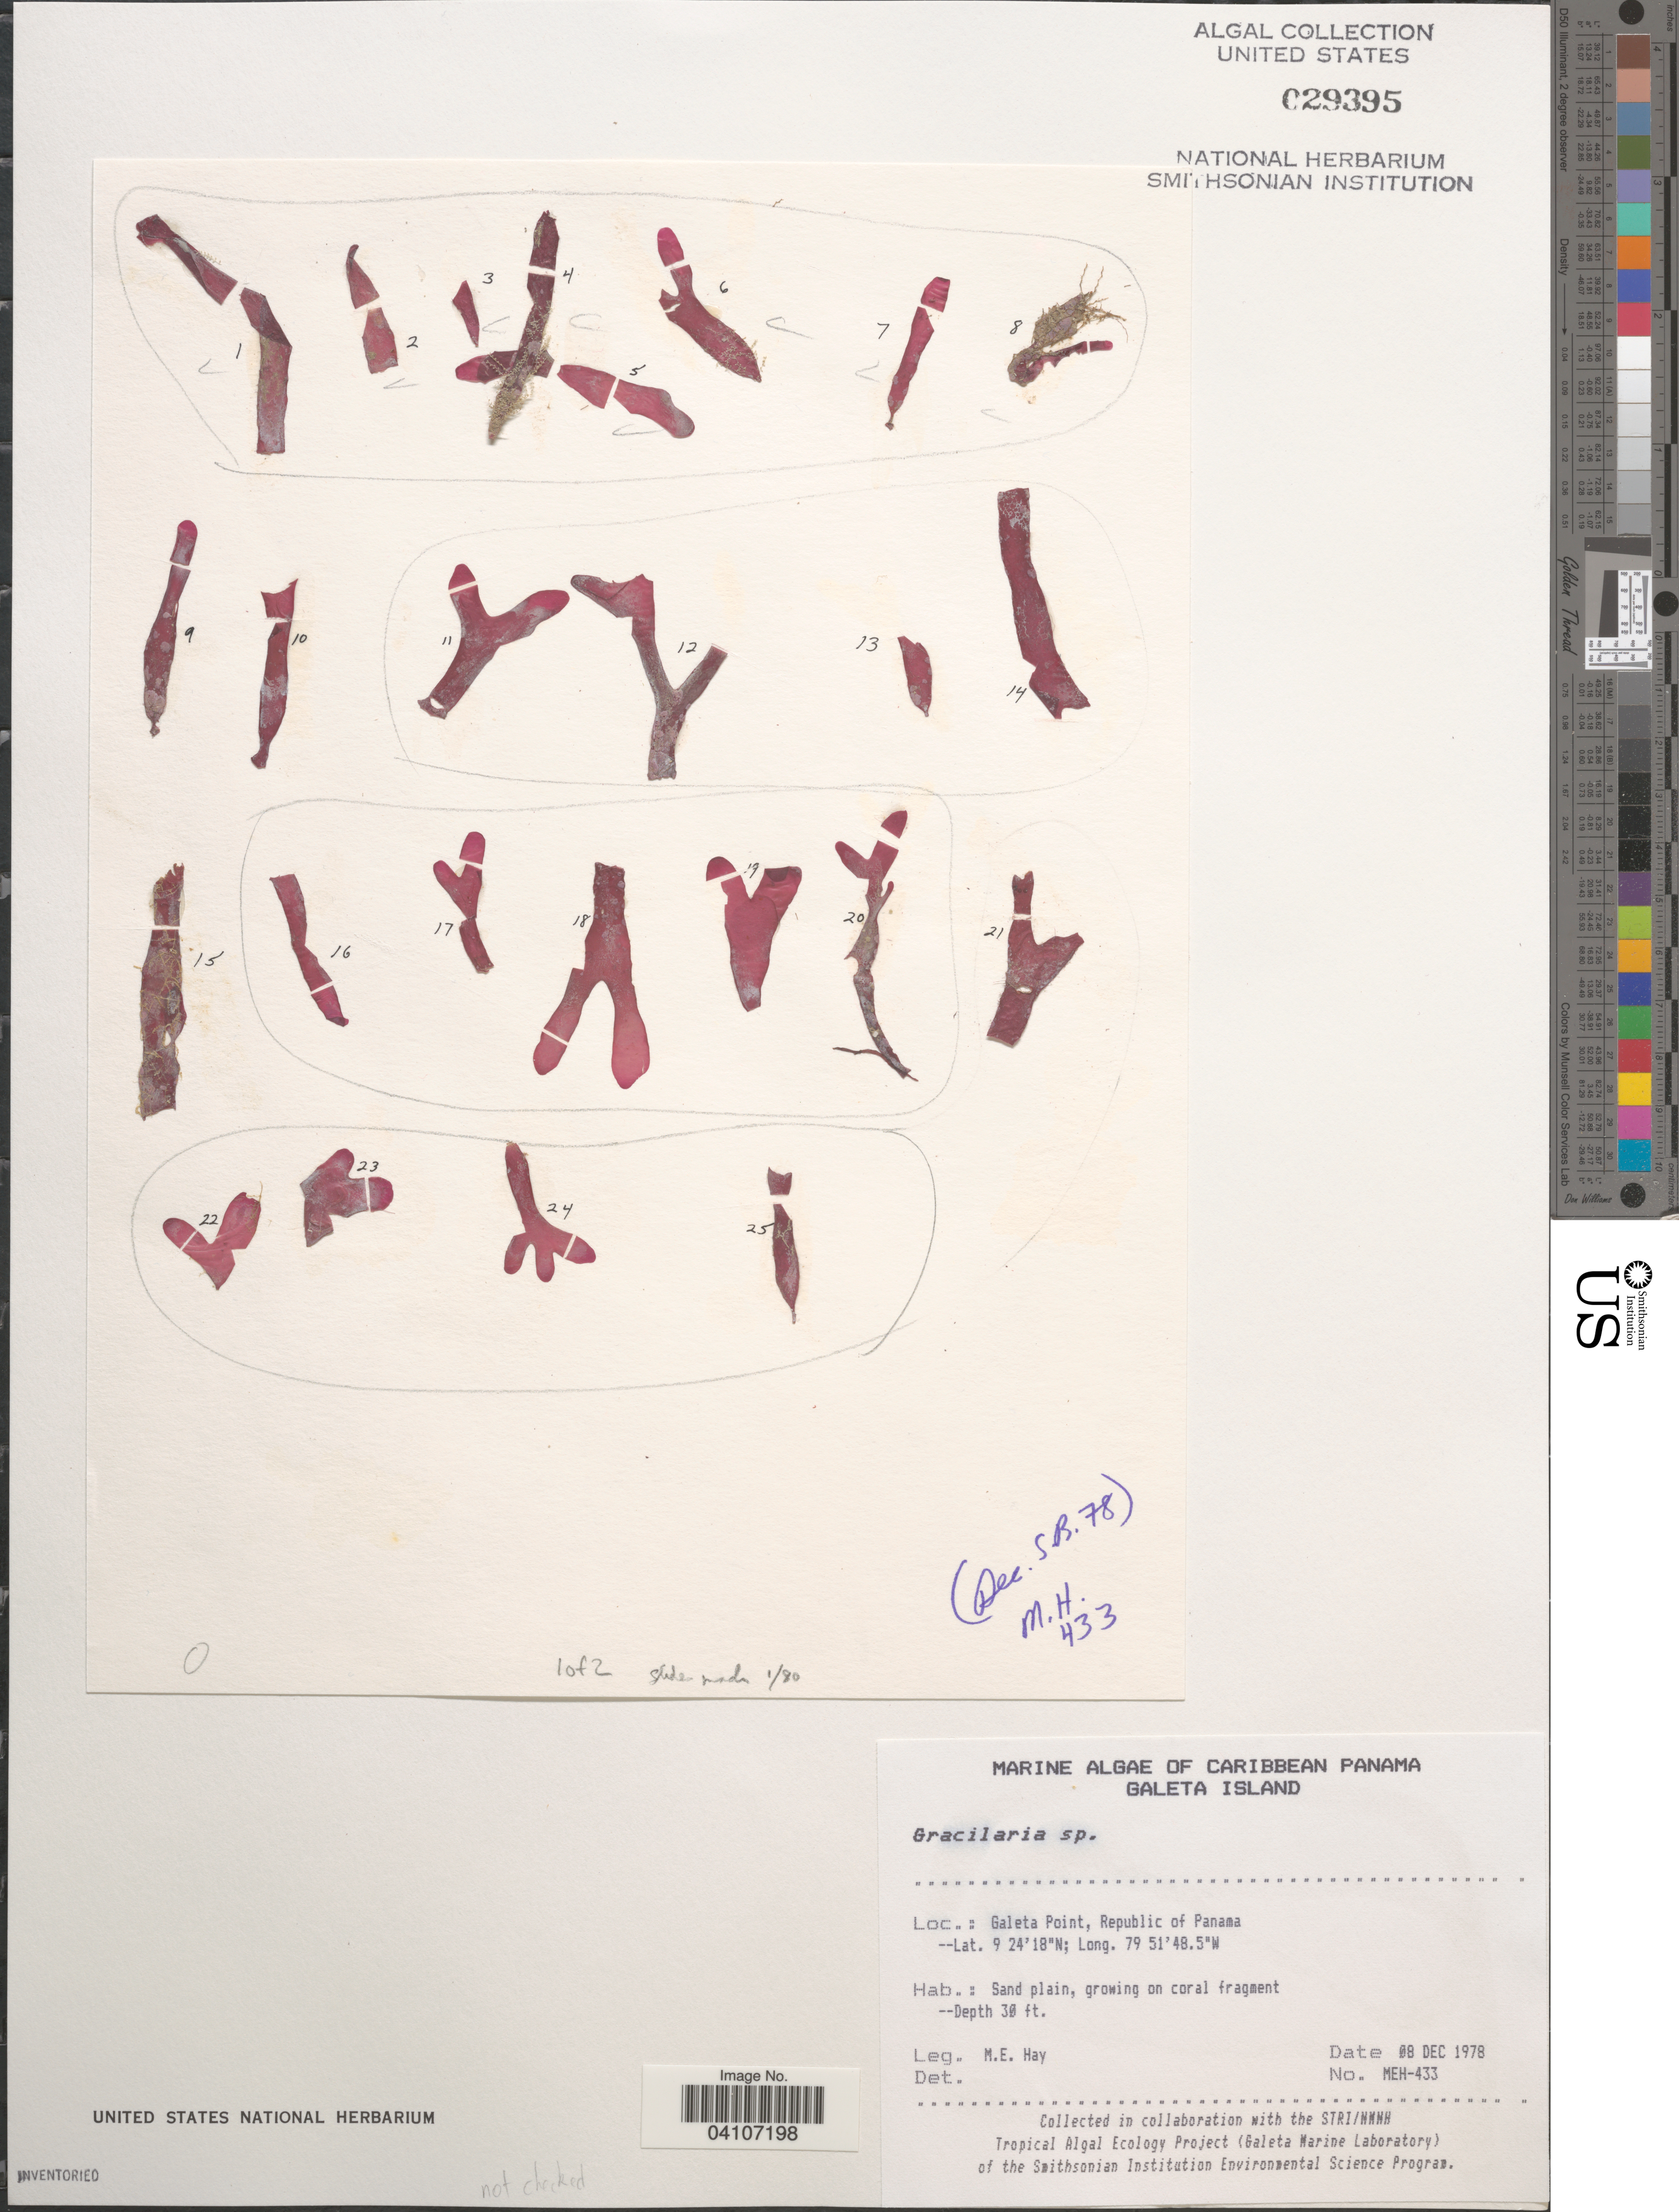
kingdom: Plantae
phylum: Rhodophyta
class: Florideophyceae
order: Gracilariales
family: Gracilariaceae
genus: Gracilaria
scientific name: Gracilaria sp.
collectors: M. E. Hay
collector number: MEH-433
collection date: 1978-12-08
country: Panama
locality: Caribbean Panama. Galeta Island. Galeta Point, Republic of Panama.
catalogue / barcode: US 29395